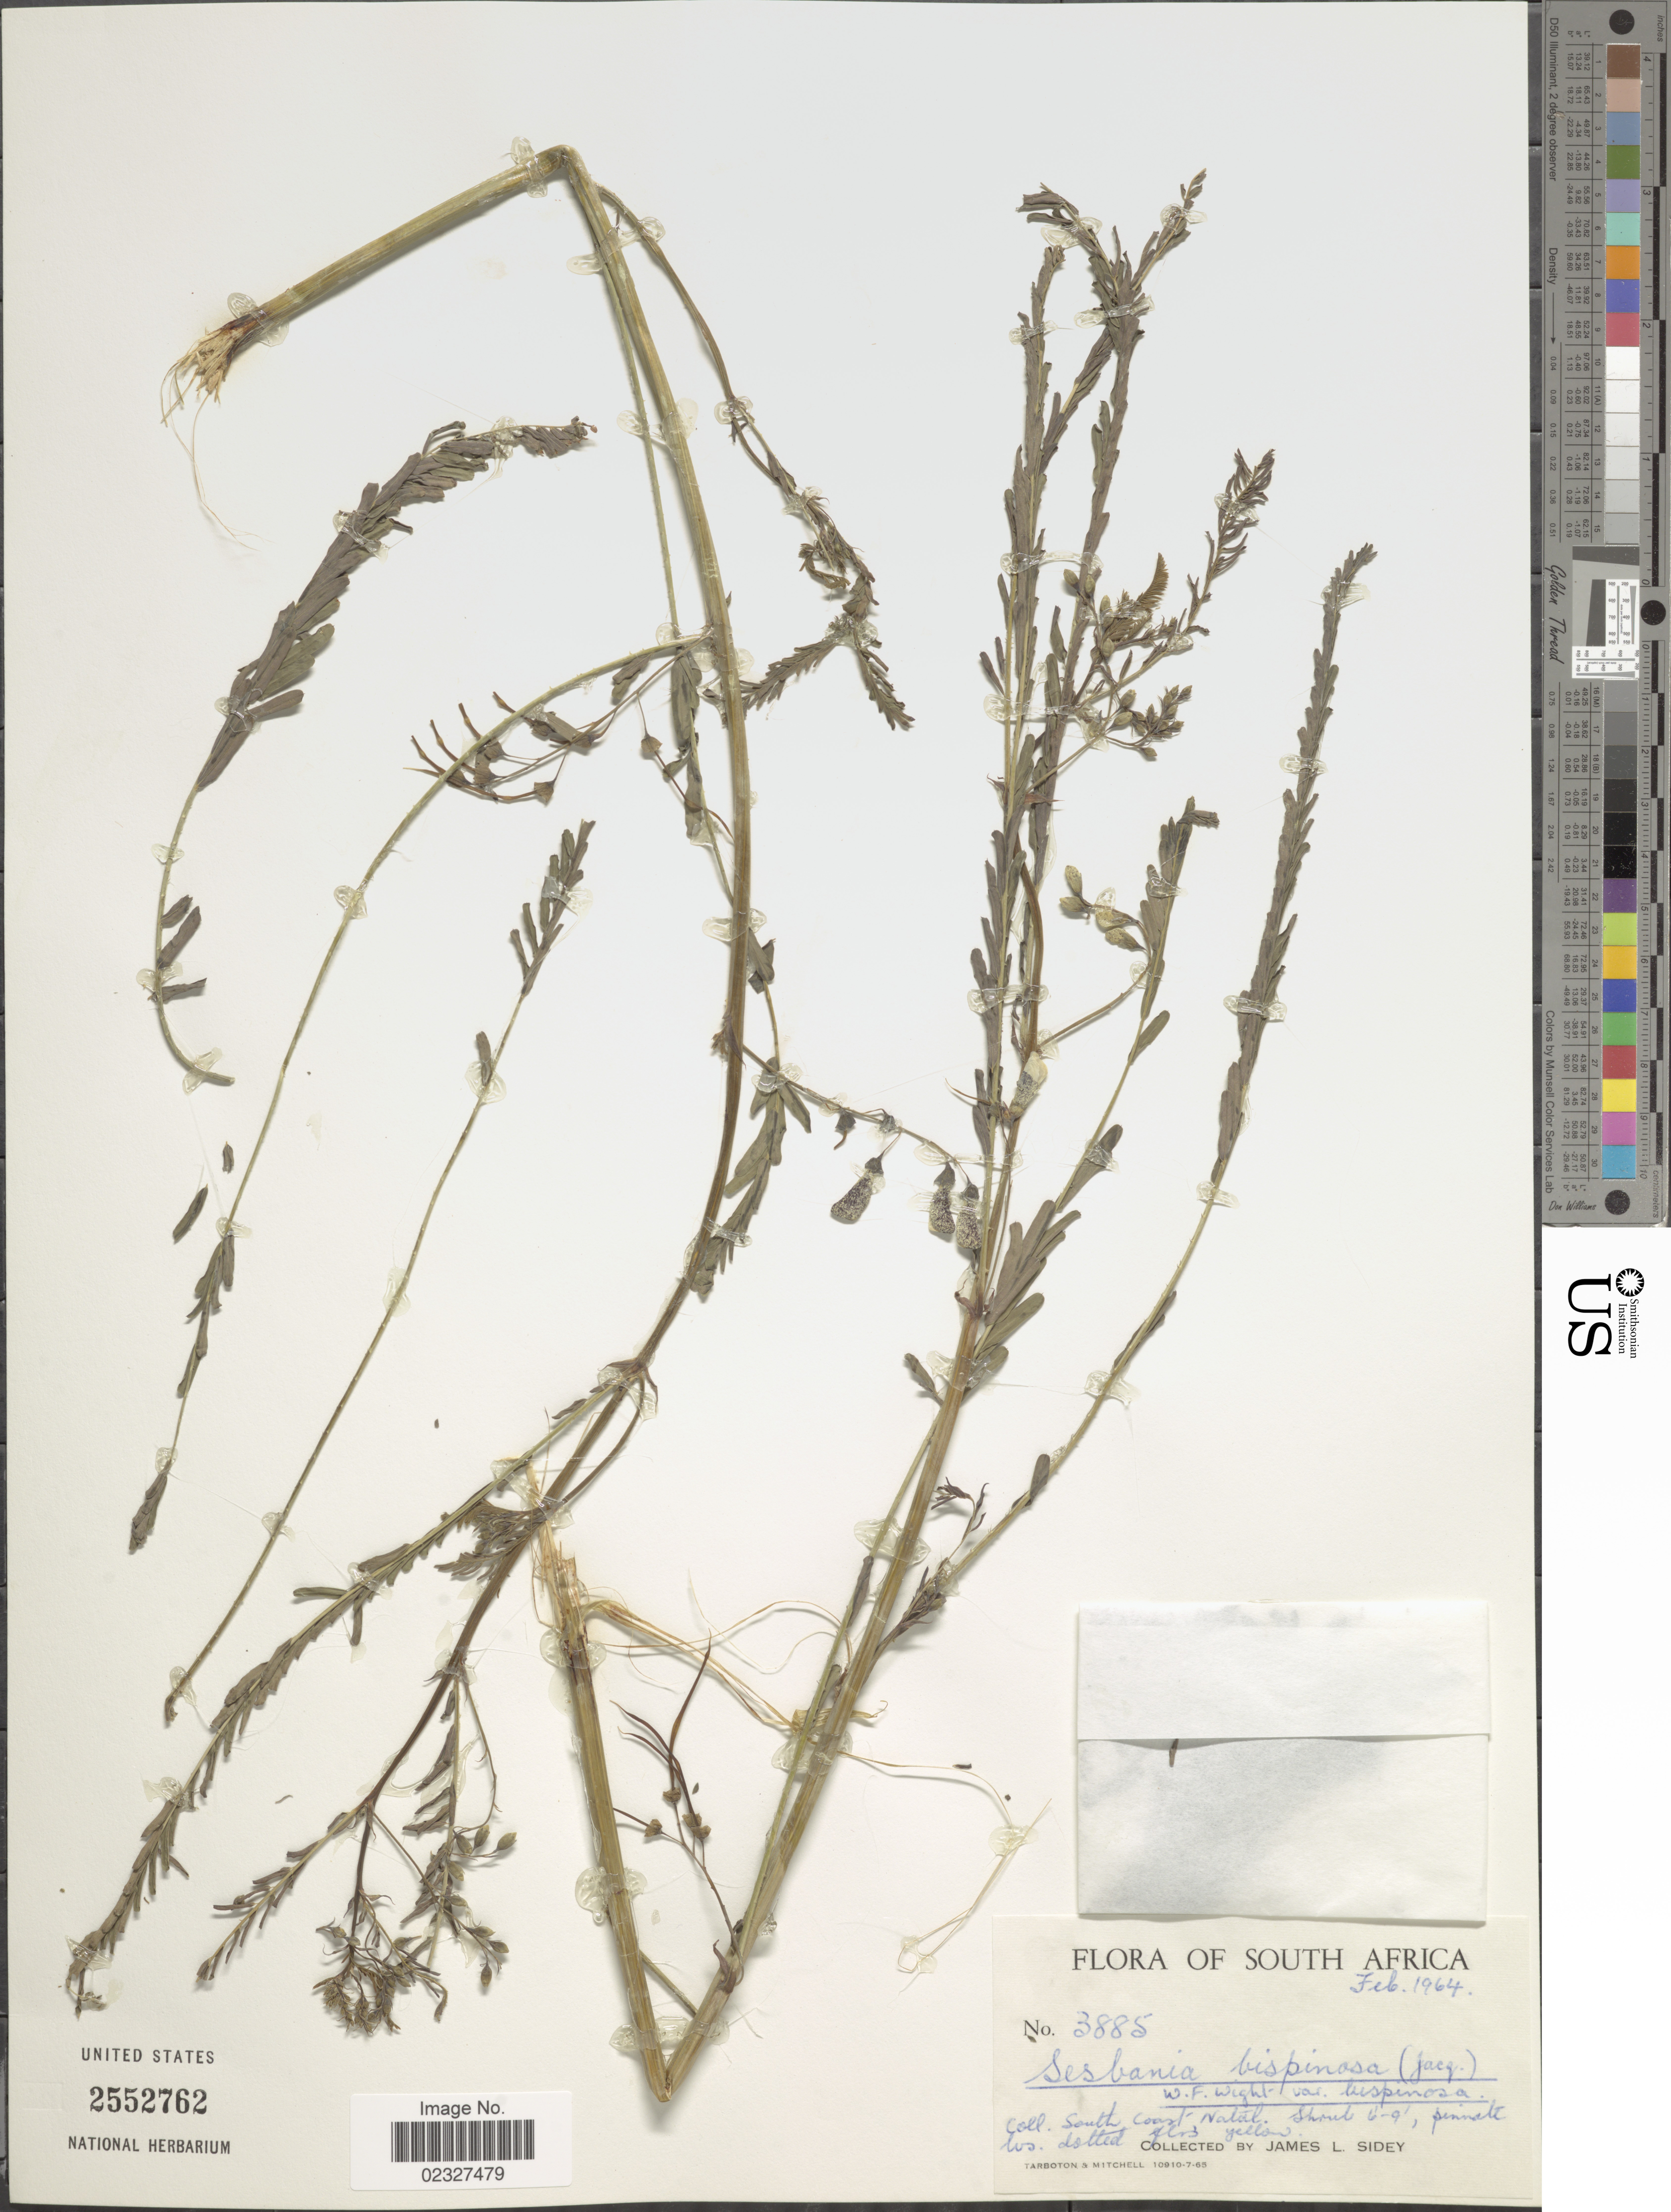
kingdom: Plantae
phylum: Tracheophyta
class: Magnoliopsida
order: Fabales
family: Fabaceae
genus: Sesbania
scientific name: Sesbania bispinosa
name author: (Jacq.) Steud.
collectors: J. L. Sidey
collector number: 3885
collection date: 1964-02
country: South Africa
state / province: KwaZulu-Natal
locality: South Africa, south coast Natal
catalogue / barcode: US 2552762